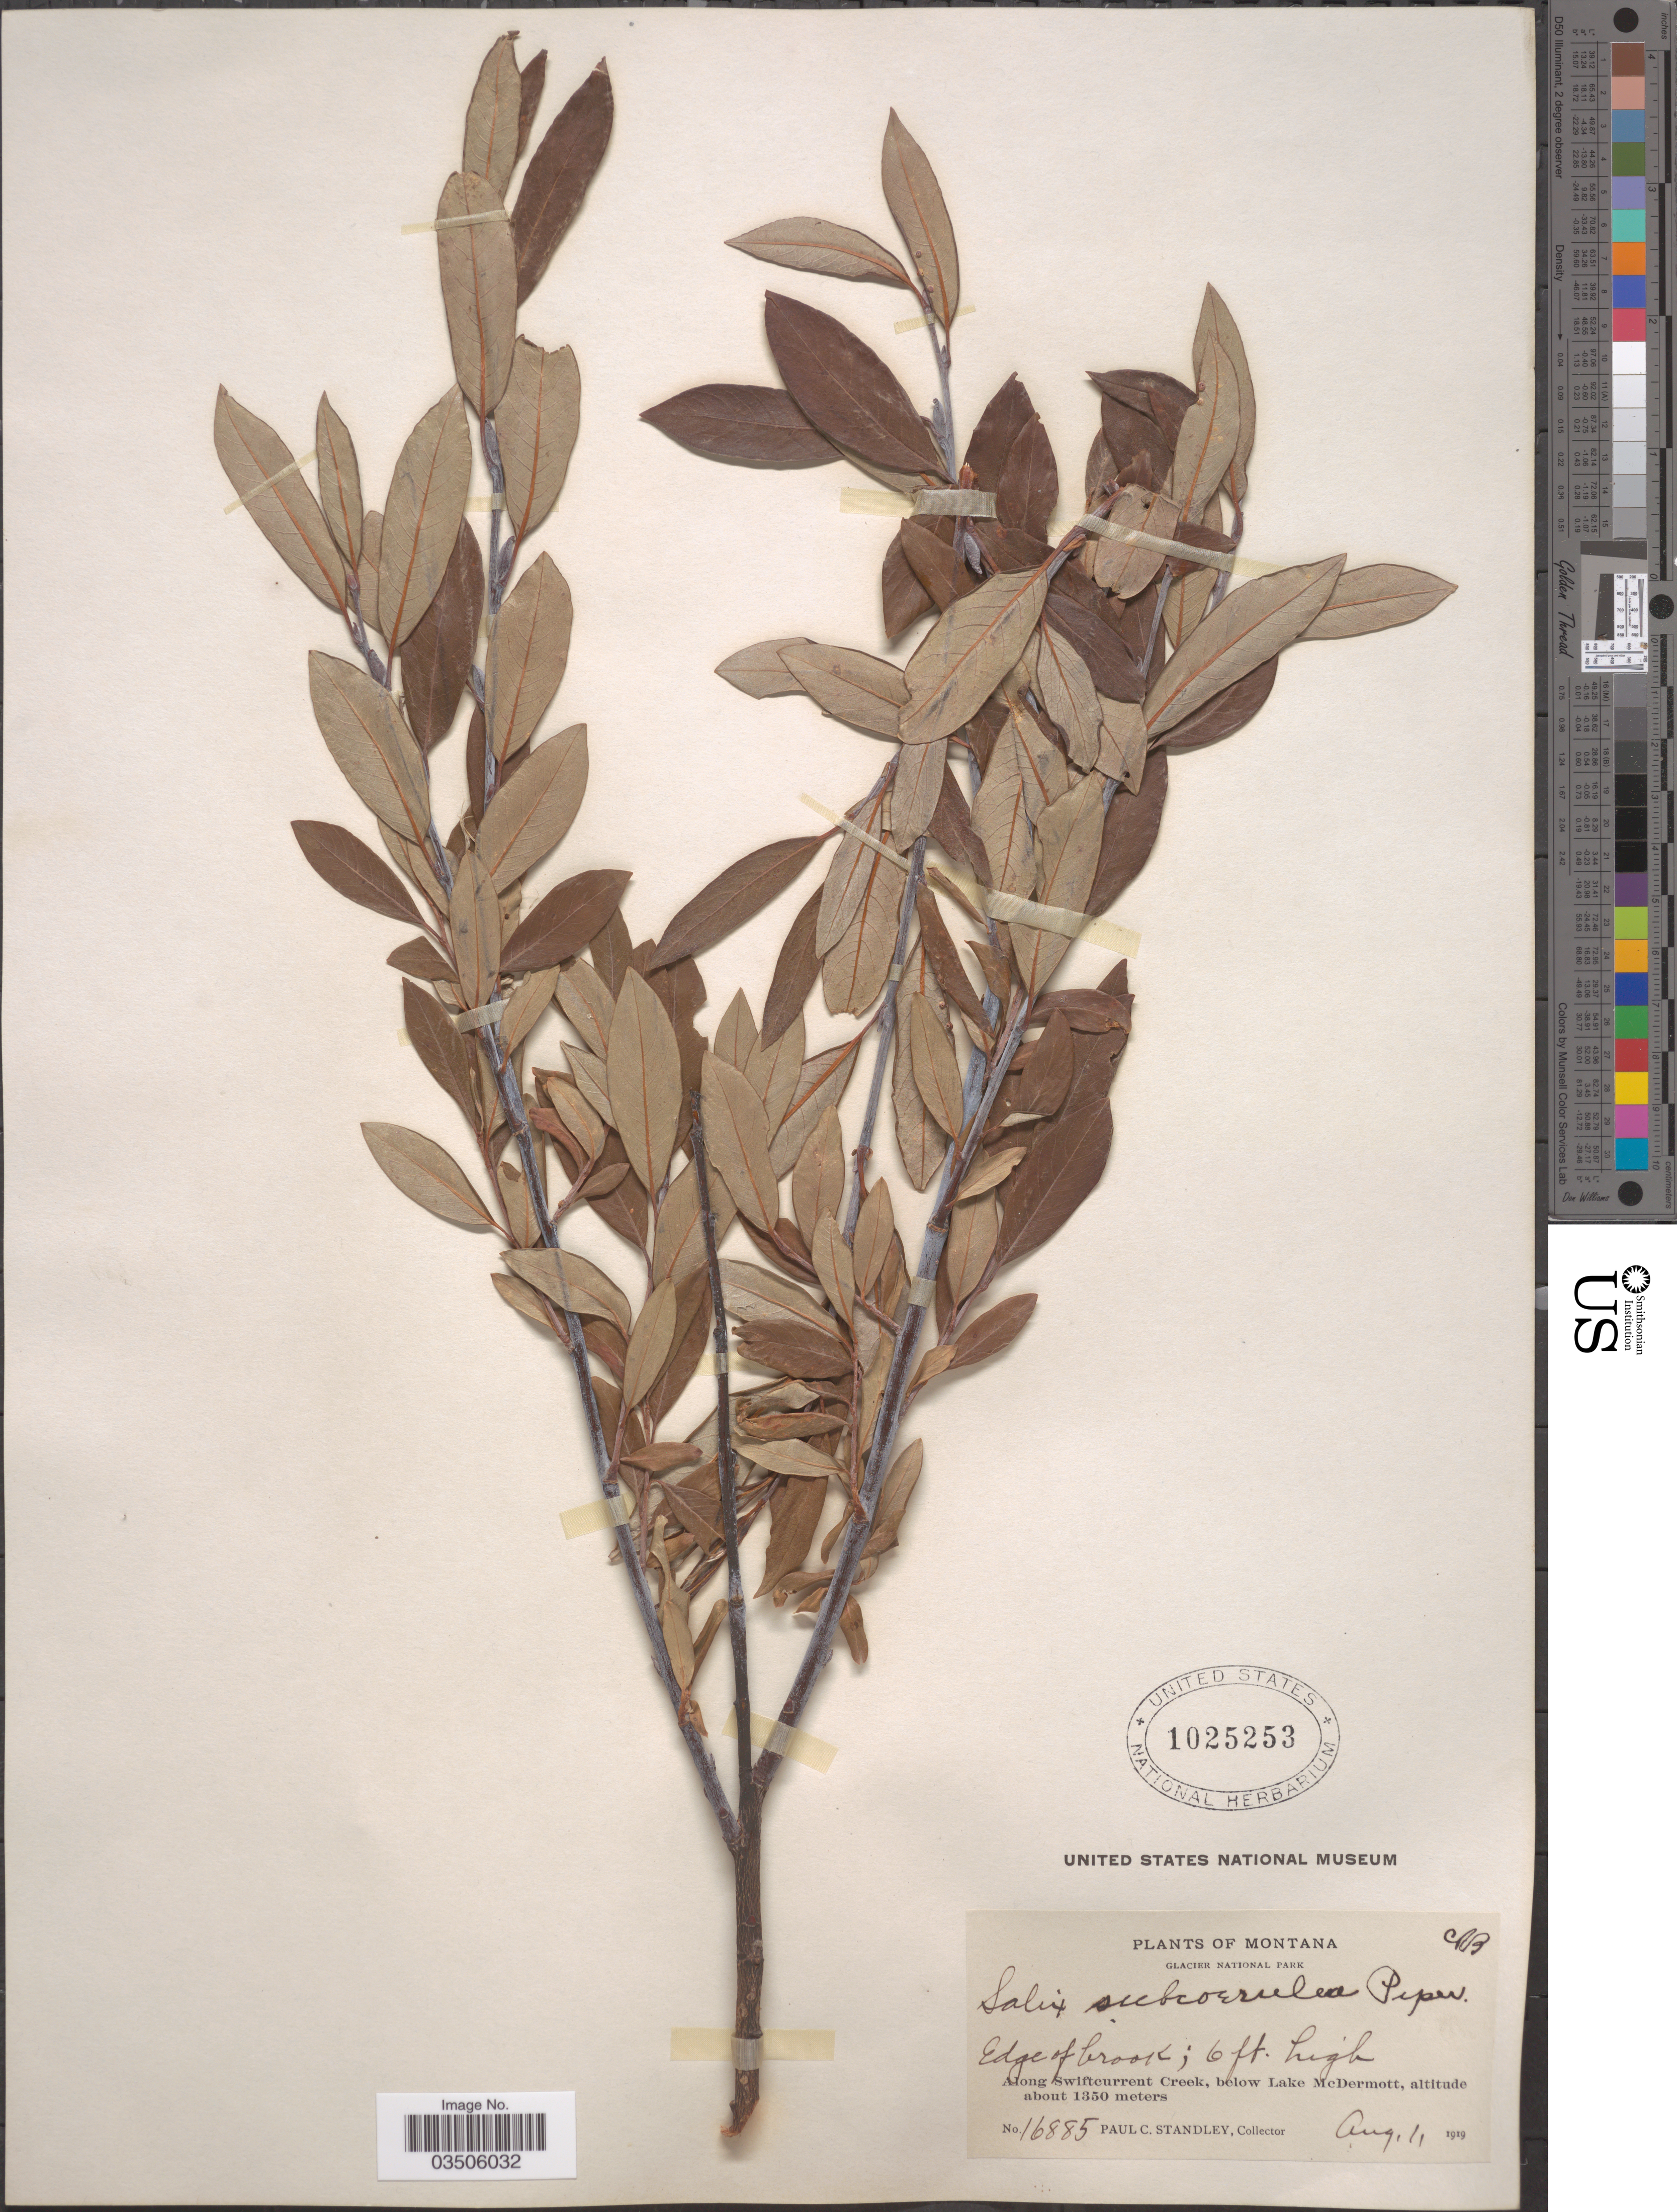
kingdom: Plantae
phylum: Tracheophyta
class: Magnoliopsida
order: Malpighiales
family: Salicaceae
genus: Salix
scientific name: Salix subcoerulea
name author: Piper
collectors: P. C. Standley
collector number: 16885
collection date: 1919-08-01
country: United States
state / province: Montana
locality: Glacier National Park. Edge of brook. Along Swiftcurrent Creek, below Lake McDermott.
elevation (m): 1350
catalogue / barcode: US 1025253